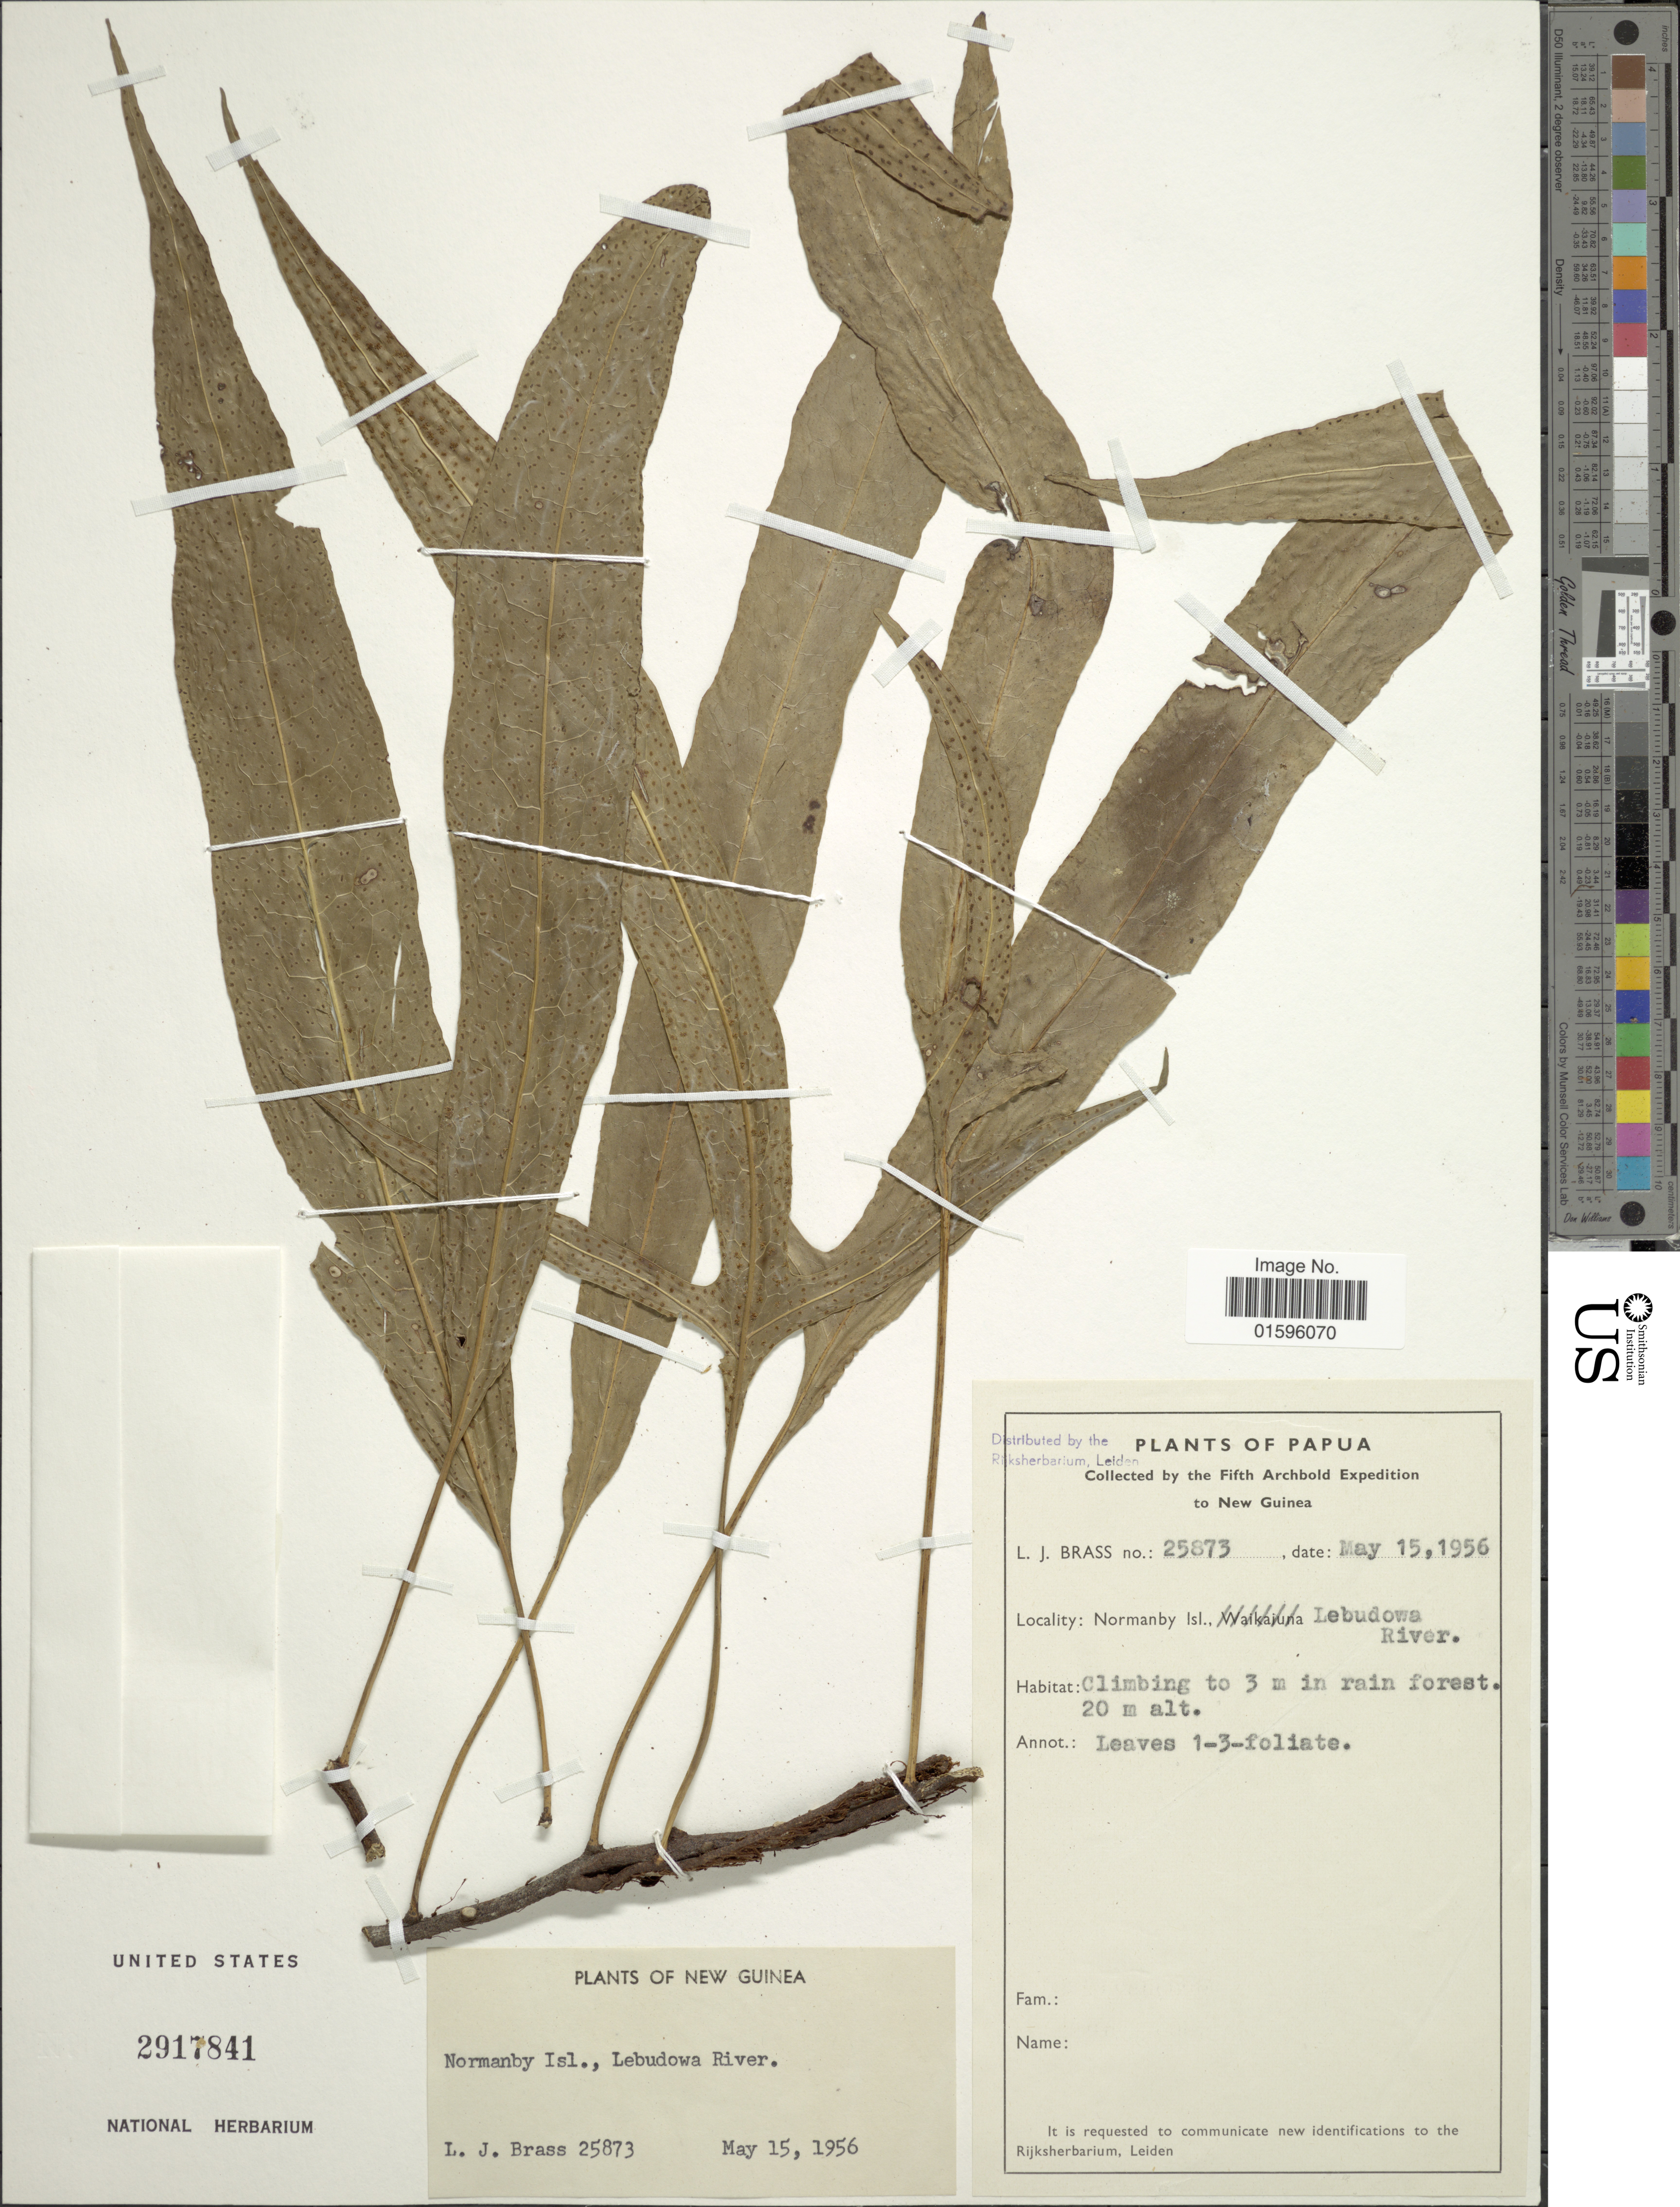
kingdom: Plantae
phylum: Tracheophyta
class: Polypodiopsida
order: Polypodiales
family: Polypodiaceae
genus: Polypodium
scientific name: Polypodium sp.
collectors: L. J. Brass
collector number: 25873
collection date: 1956-05-15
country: Papua New Guinea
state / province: Milne Bay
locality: Papua, Normanby Isl., Lebudowa River, New Guinea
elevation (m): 20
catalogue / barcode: US 1917841